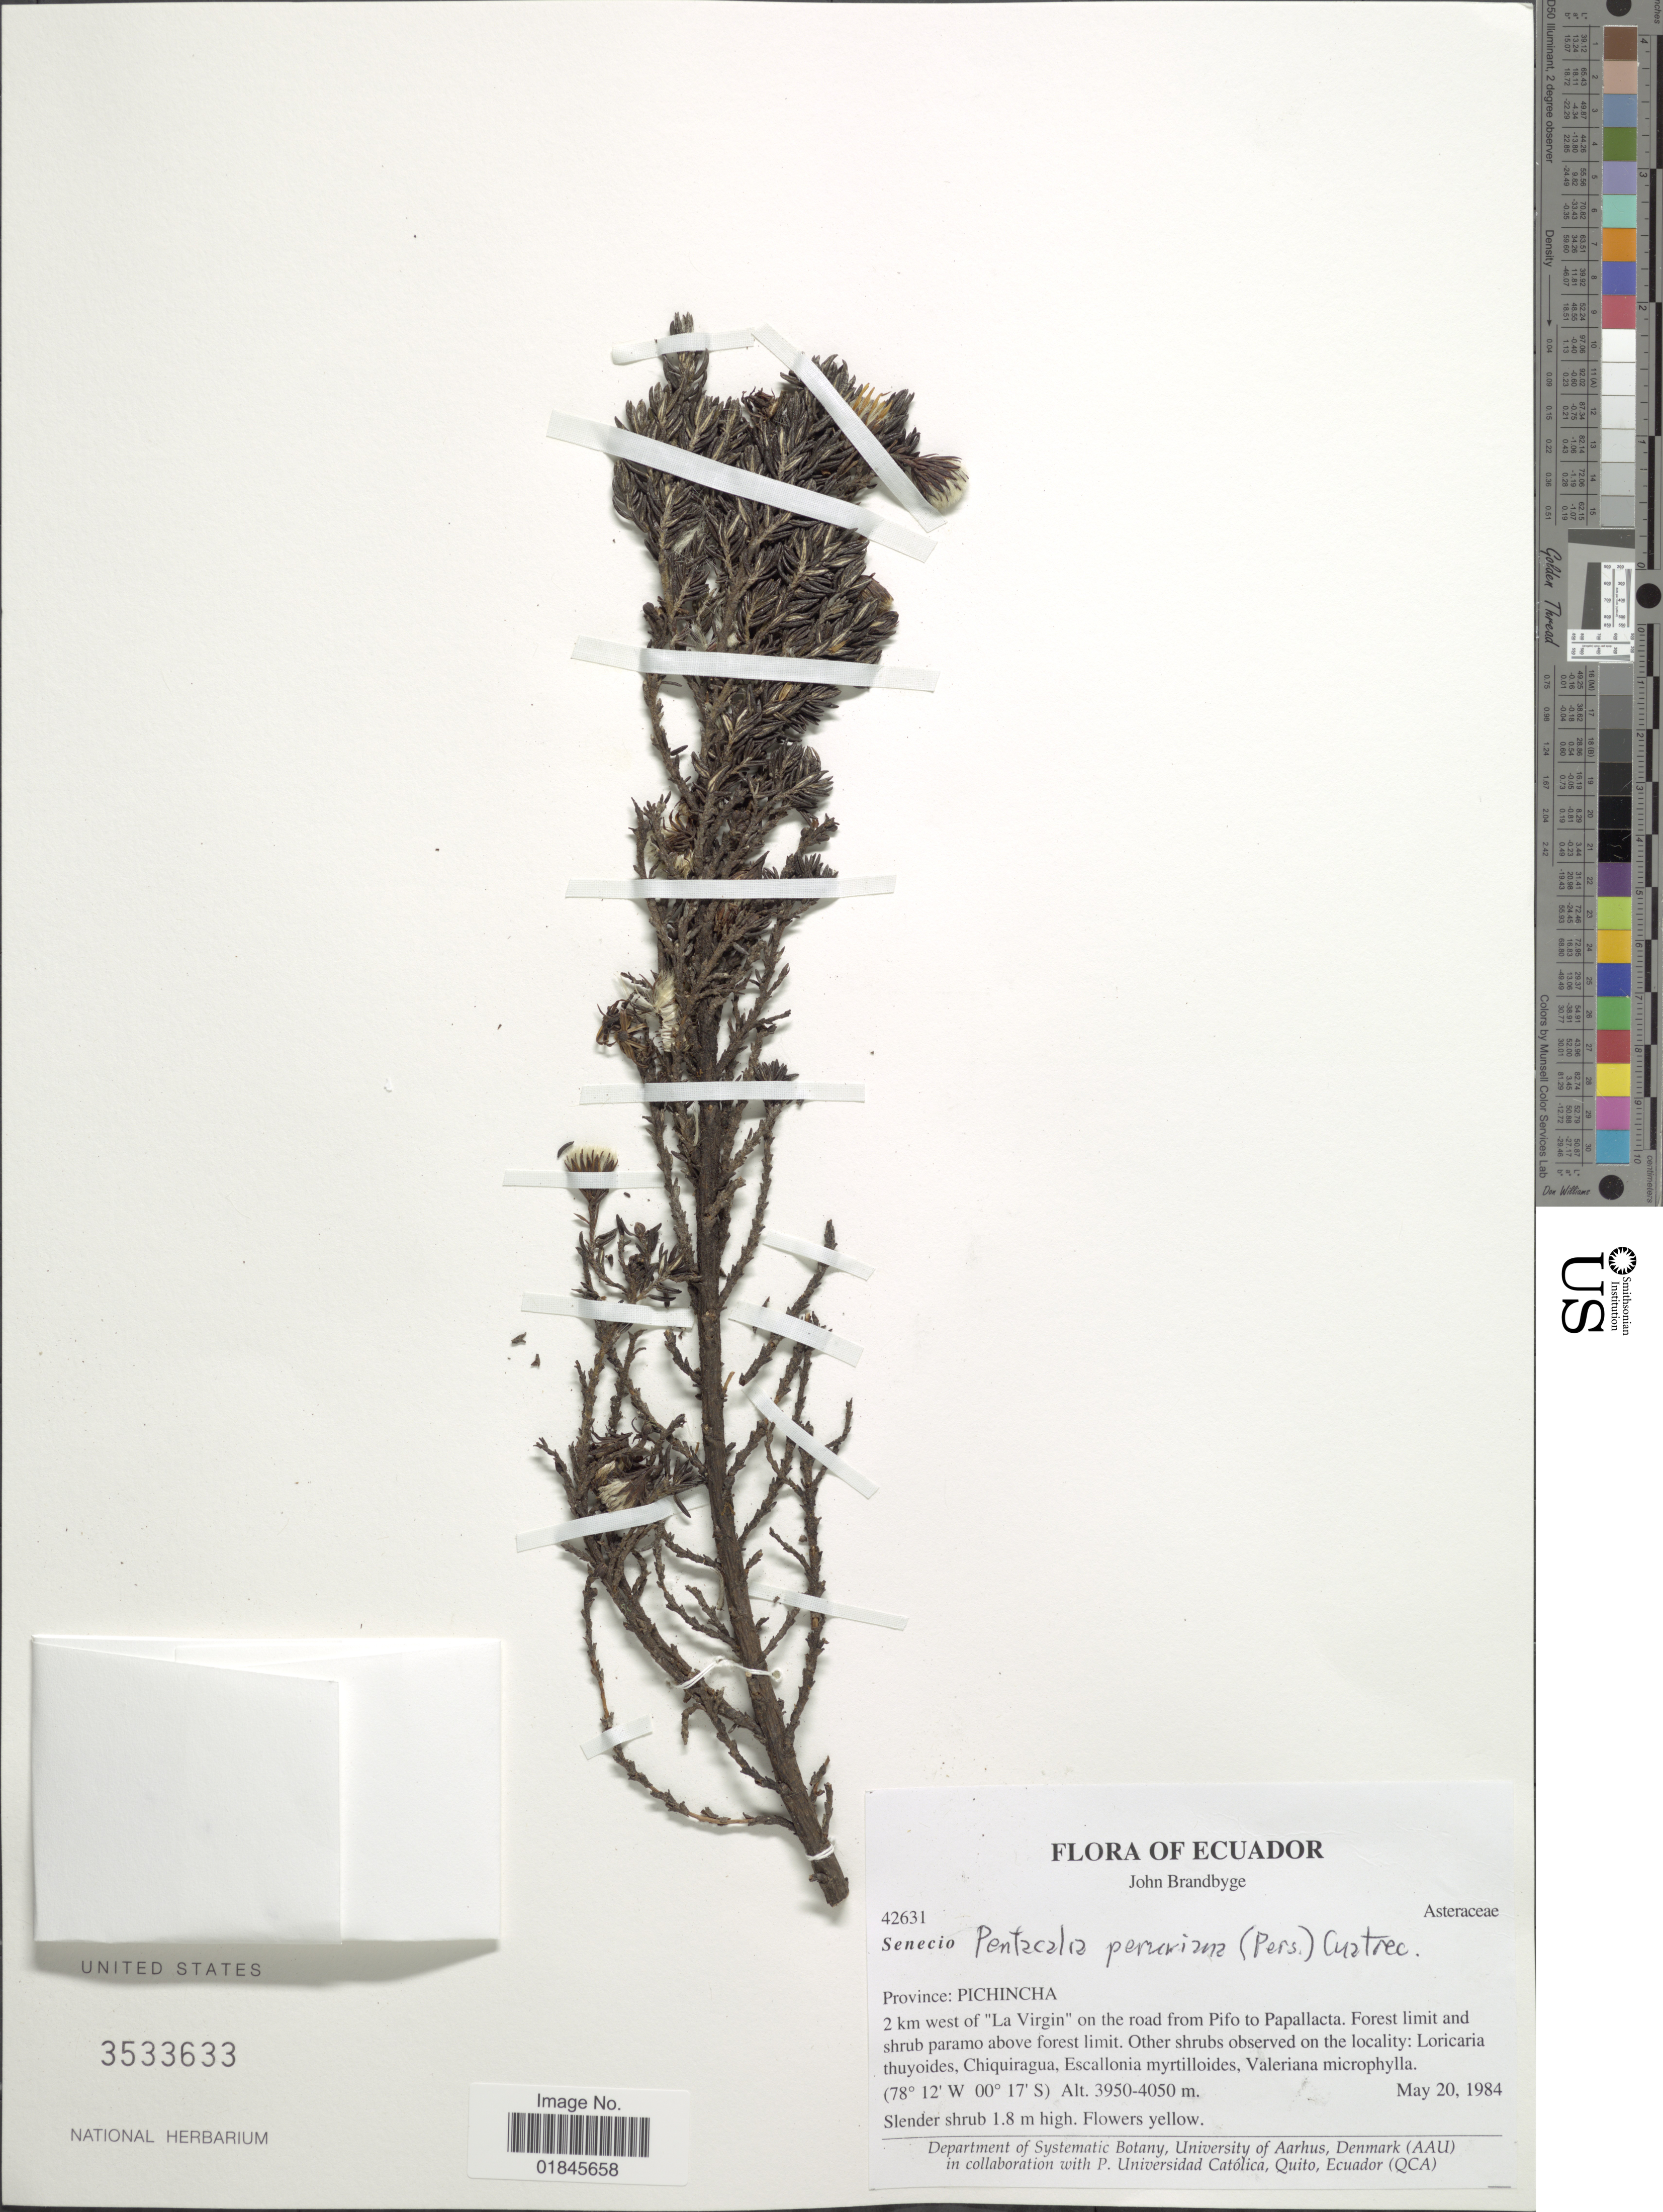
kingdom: Plantae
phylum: Tracheophyta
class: Magnoliopsida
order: Asterales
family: Asteraceae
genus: Pentacalia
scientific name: Pentacalia peruviana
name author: (Pers.) Cuatrec.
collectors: J. Brandbyge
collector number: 42631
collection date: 1984-05-20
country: Ecuador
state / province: Pichincha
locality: Province: Pichincha. 2 km west of "La Virgin" on the road from Pifo to Papallacta.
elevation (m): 3950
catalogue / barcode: US 3533633